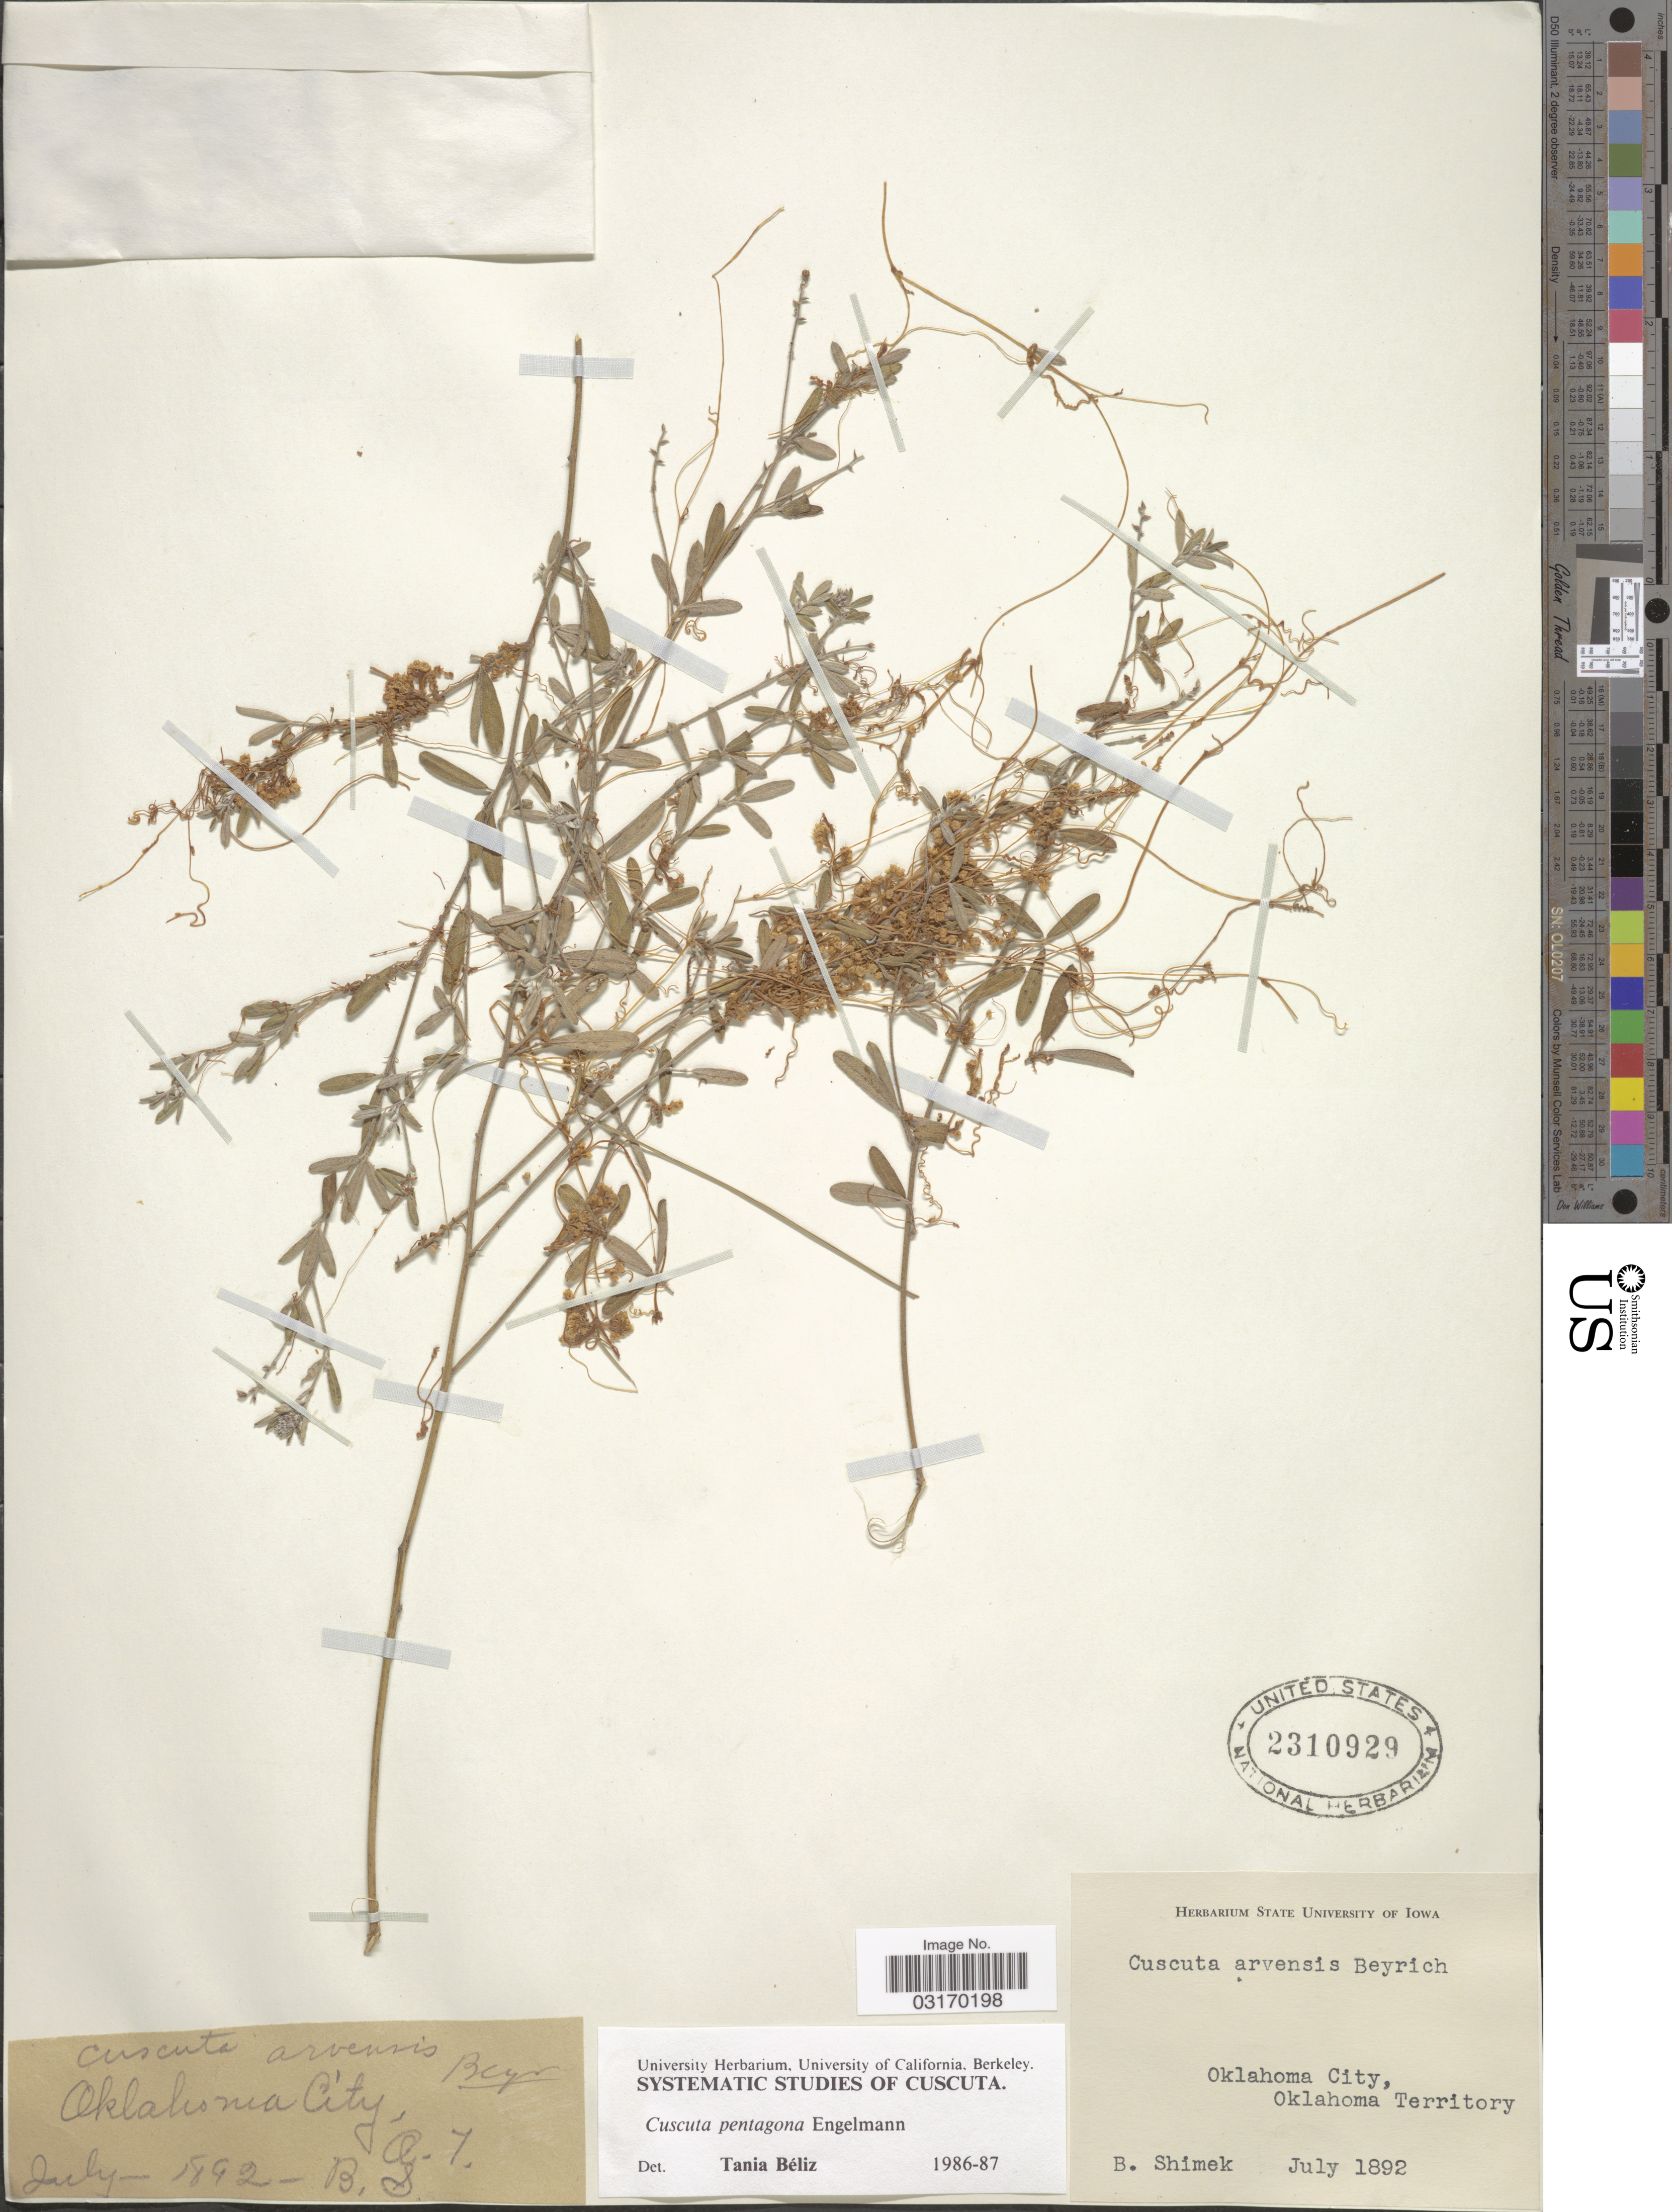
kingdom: Plantae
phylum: Tracheophyta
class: Magnoliopsida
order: Solanales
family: Convolvulaceae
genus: Cuscuta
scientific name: Cuscuta pentagona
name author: Engelm.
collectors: B. Shimek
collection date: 1892-07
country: United States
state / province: Oklahoma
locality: Oklahoma City.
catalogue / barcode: US 2310929